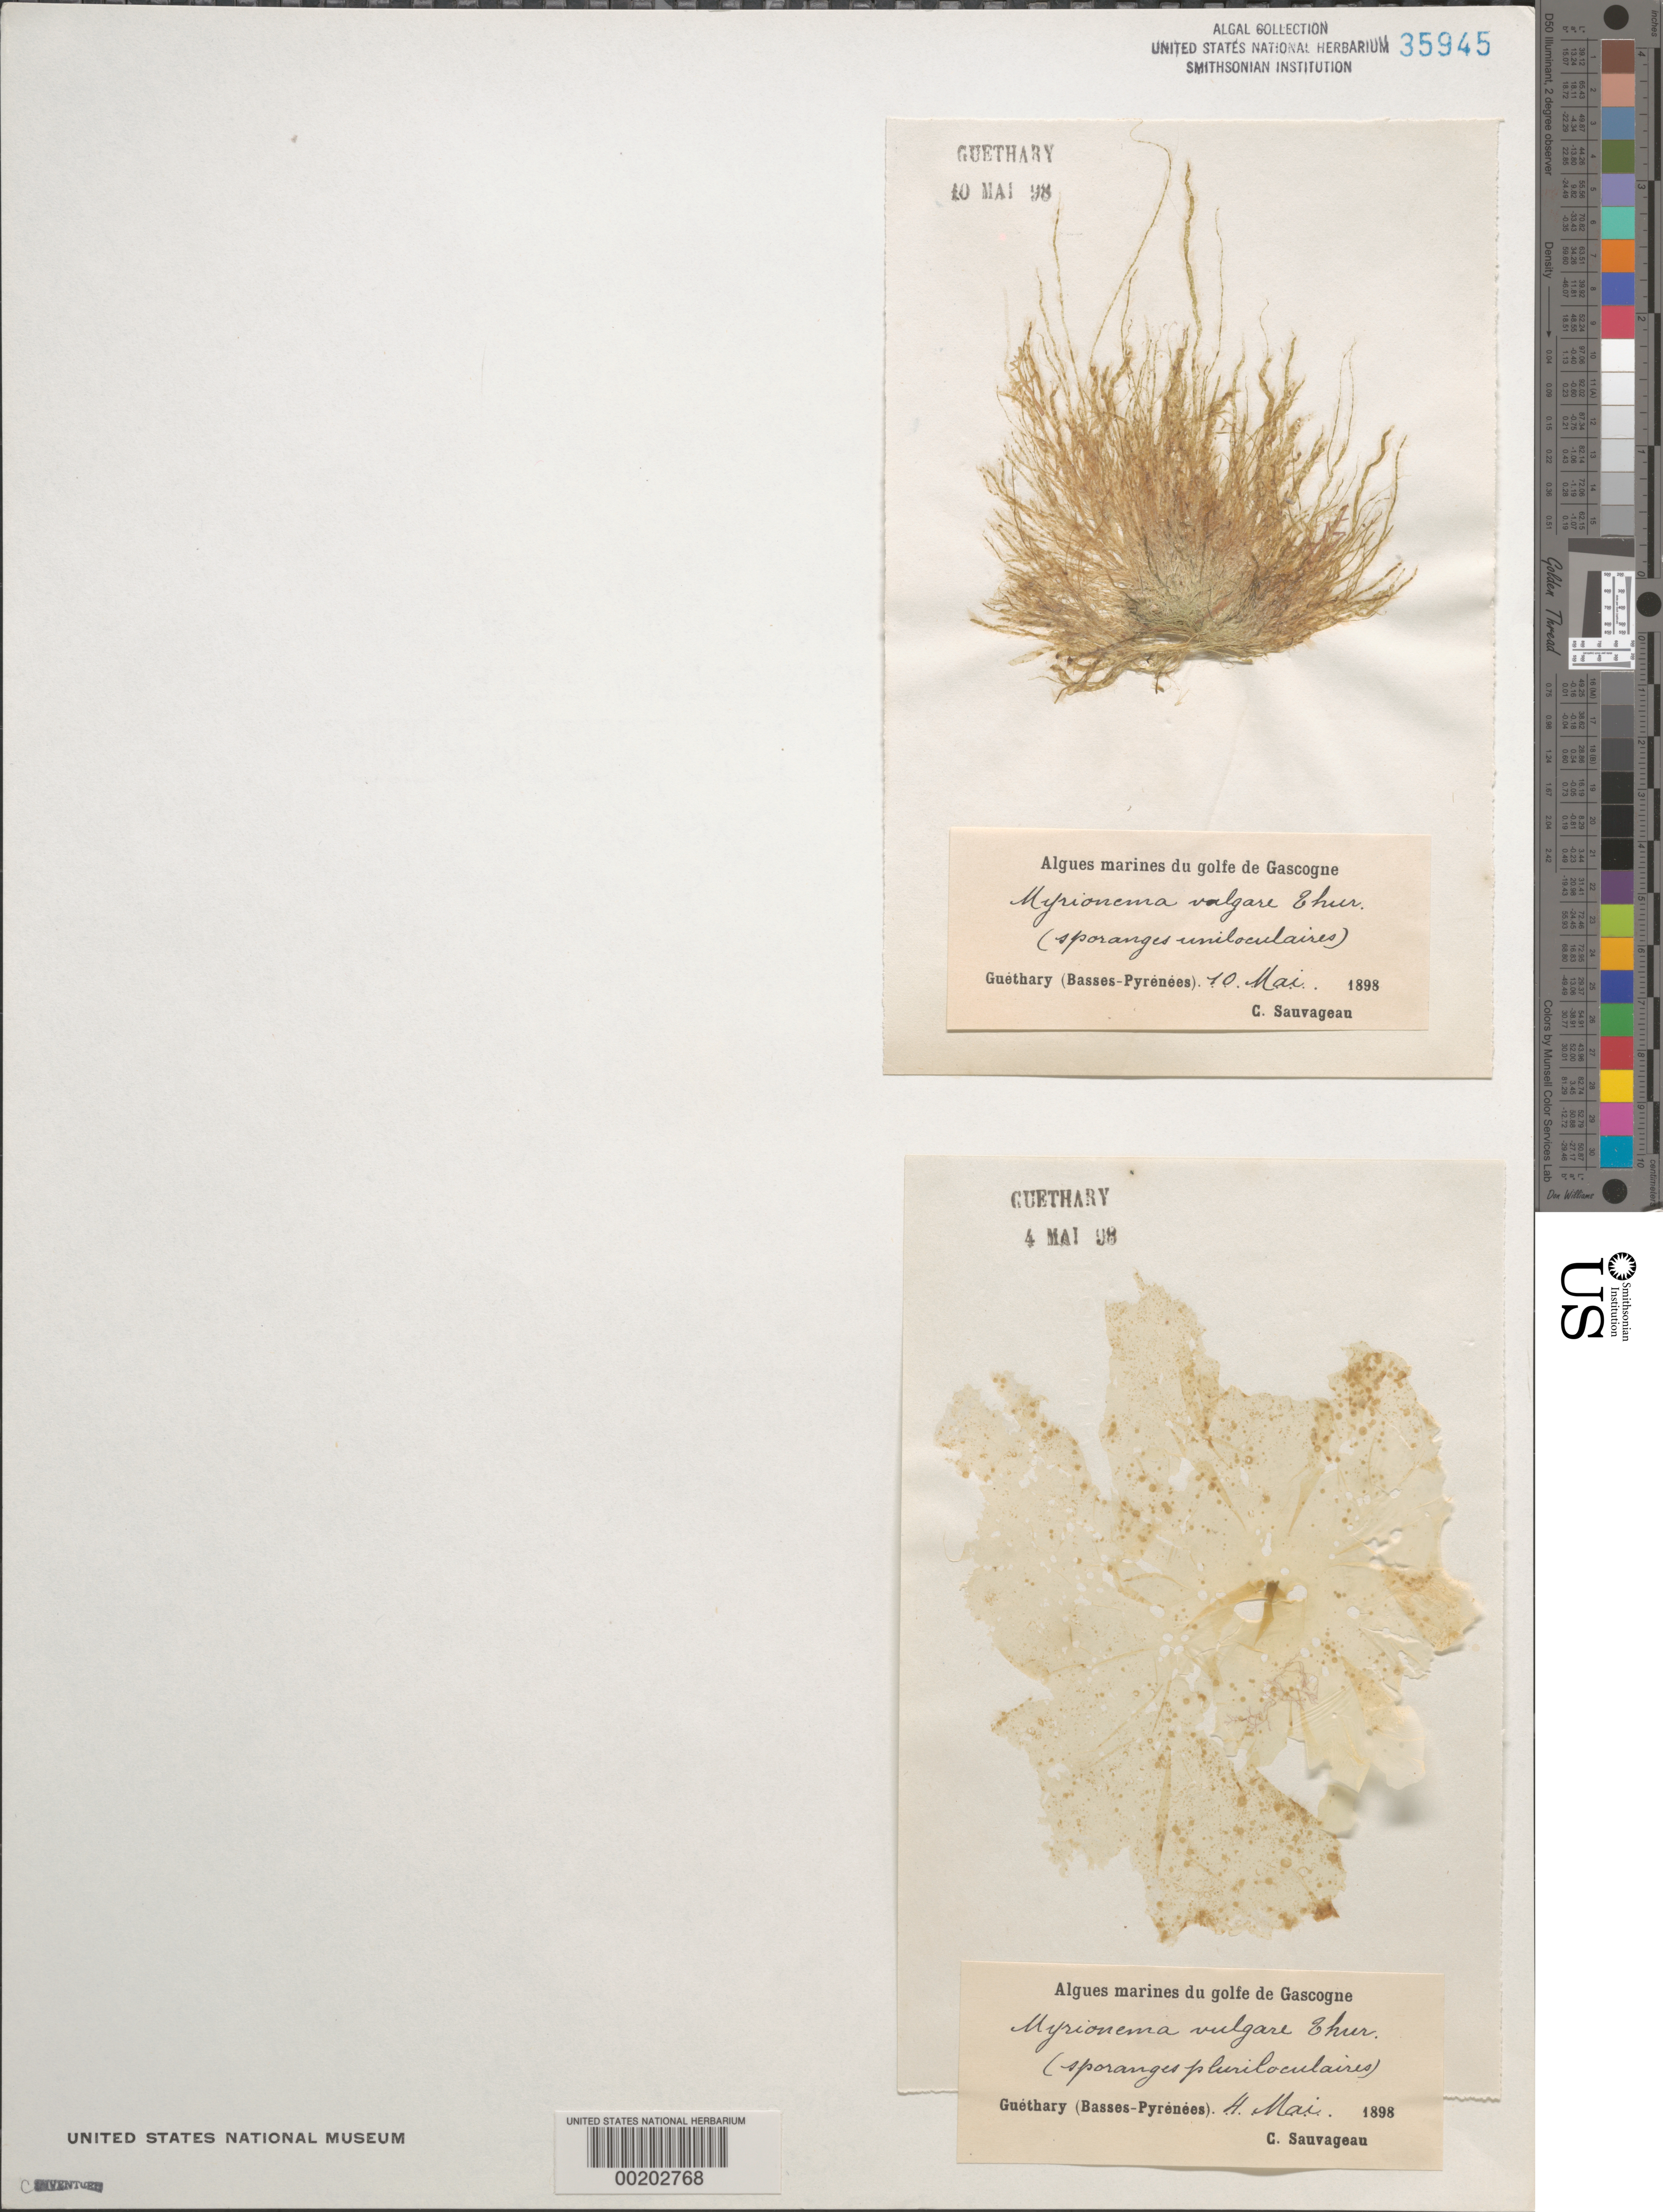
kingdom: Chromista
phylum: Ochrophyta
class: Phaeophyceae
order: Ectocarpales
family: Chordariaceae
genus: Myrionema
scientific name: Myrionema strangulans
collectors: C. F. Sauvageau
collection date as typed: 04 May 1898 AND 10 May 1898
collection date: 1898-05-04,1898-05-10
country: France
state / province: Nouvelle-Aquitaine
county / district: Pyrénées-Atlantiques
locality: Guethary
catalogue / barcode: US 35945